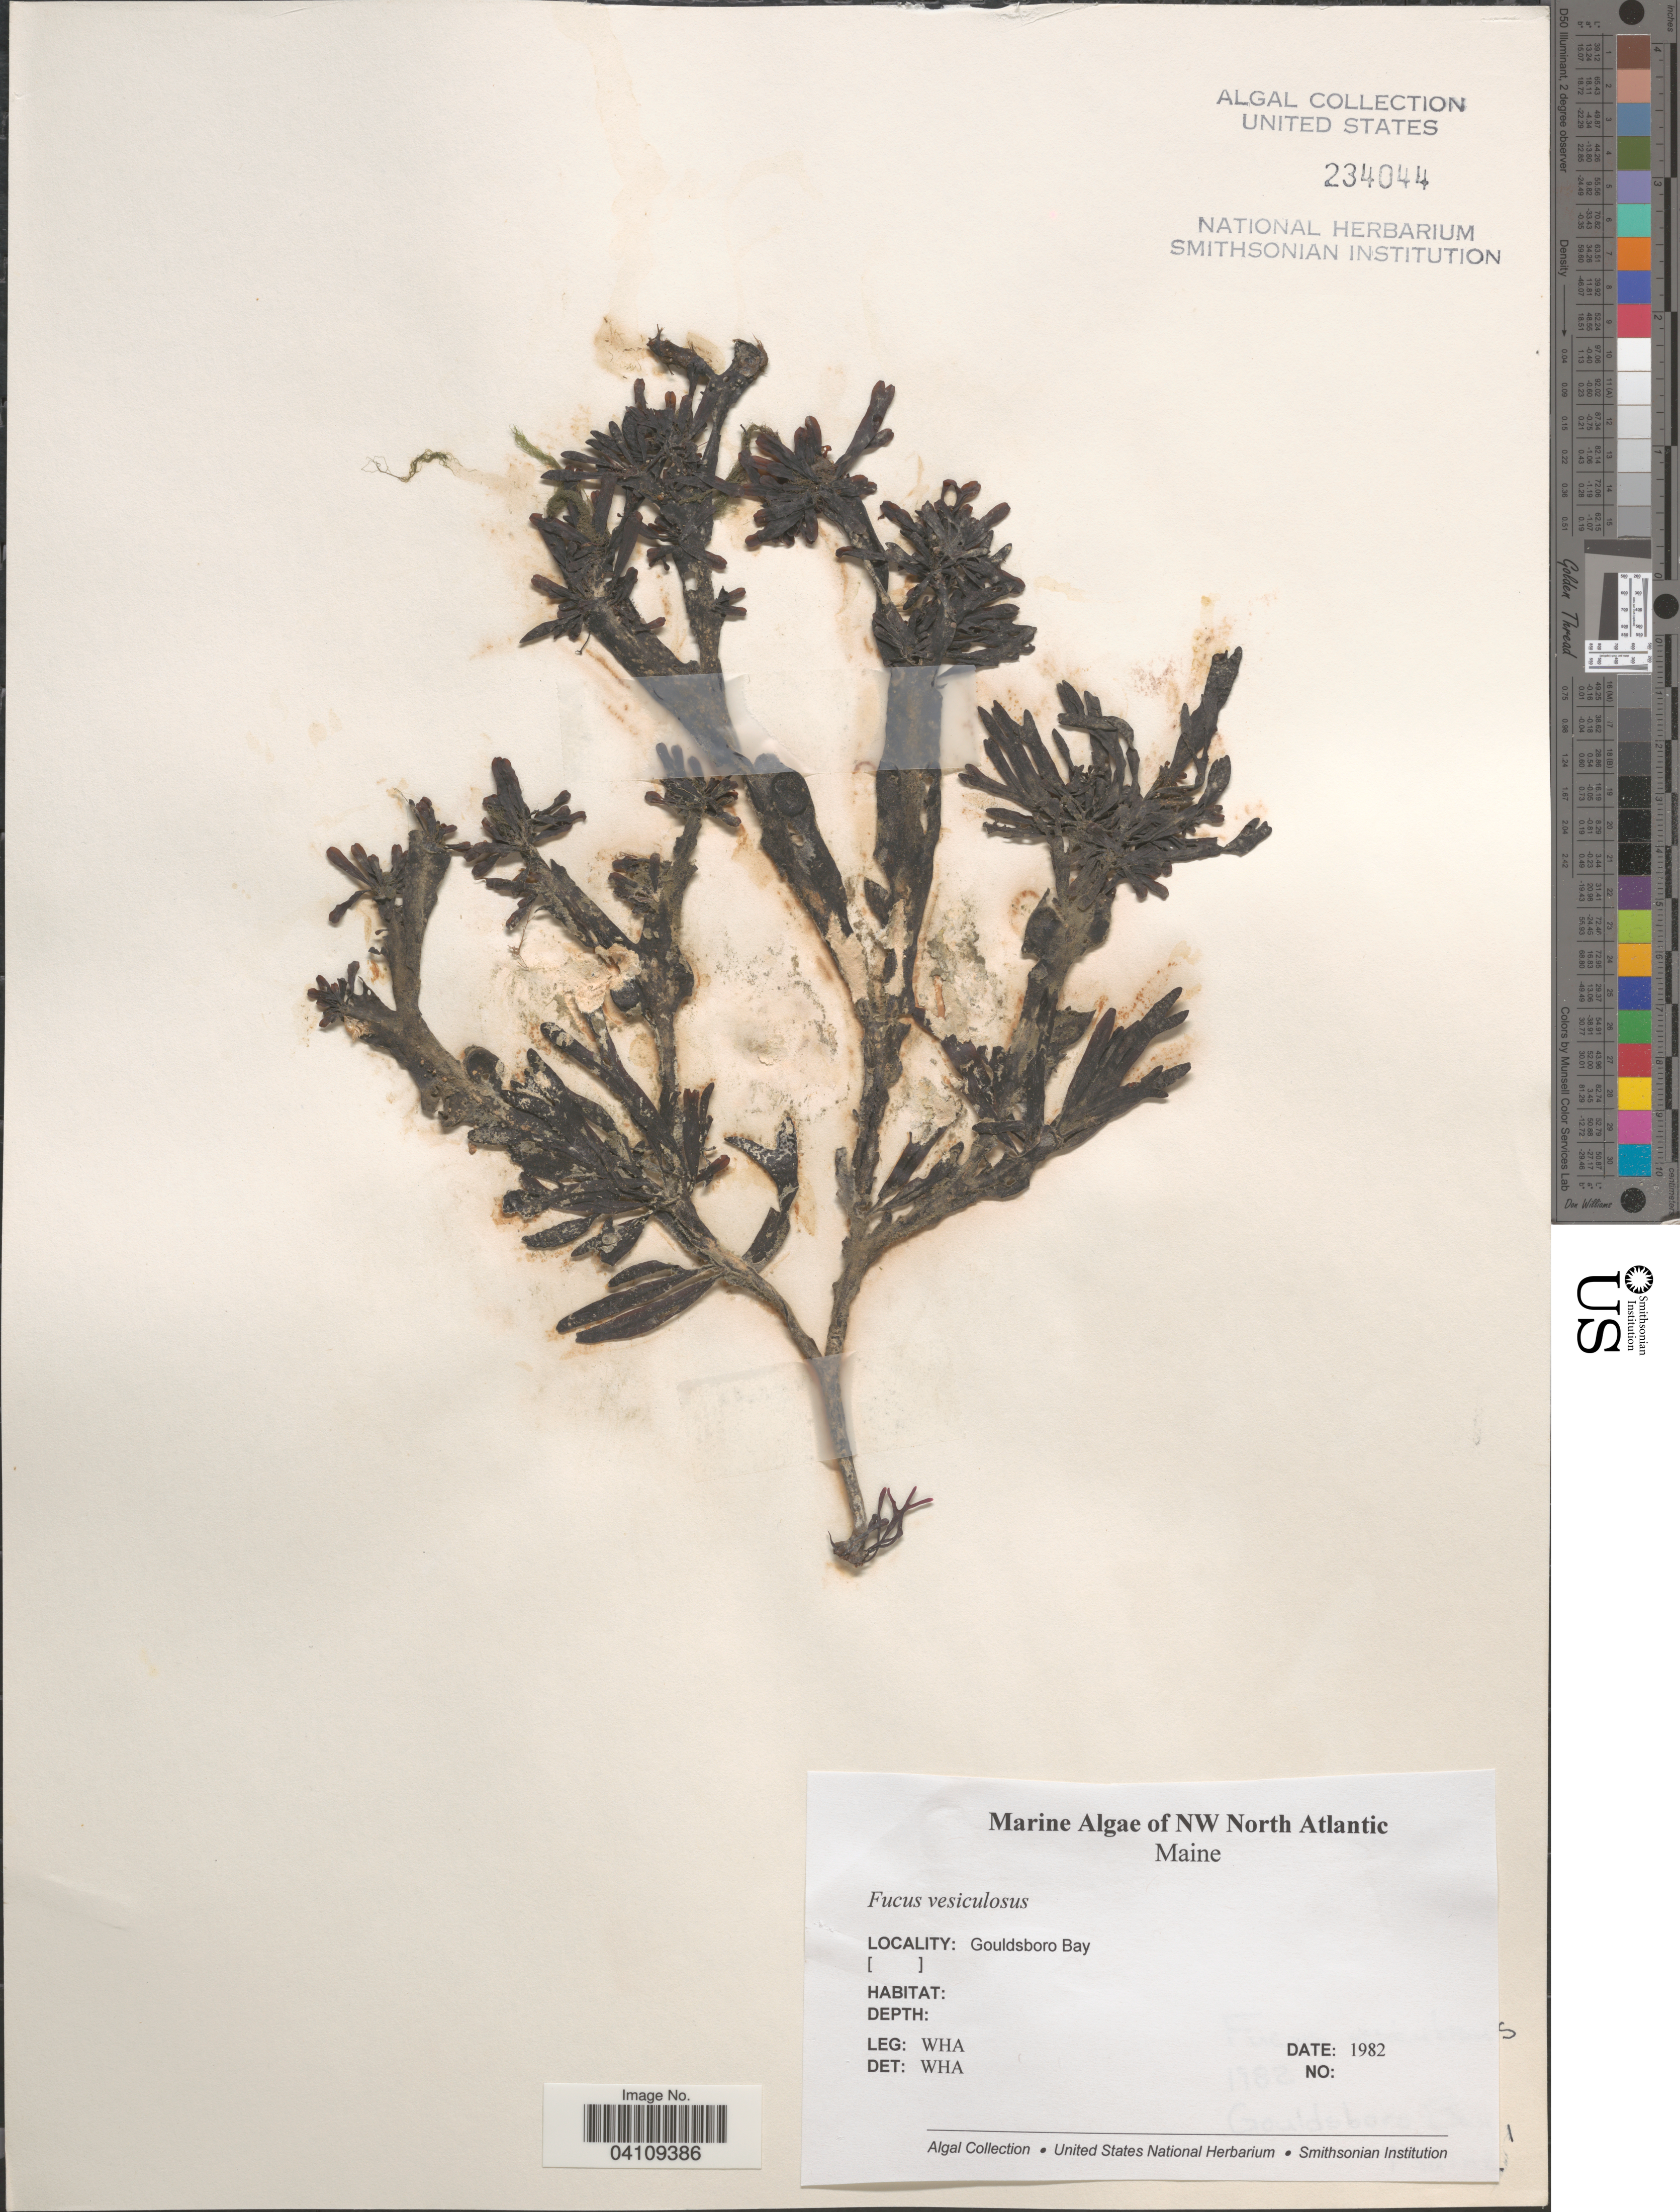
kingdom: Chromista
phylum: Ochrophyta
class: Phaeophyceae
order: Fucales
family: Fucaceae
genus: Fucus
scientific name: Fucus vesiculosus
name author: L.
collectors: W. H. Adey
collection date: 1982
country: United States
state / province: Maine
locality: NW North Atlantic. Gouldsboro Bay.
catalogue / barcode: US 234044